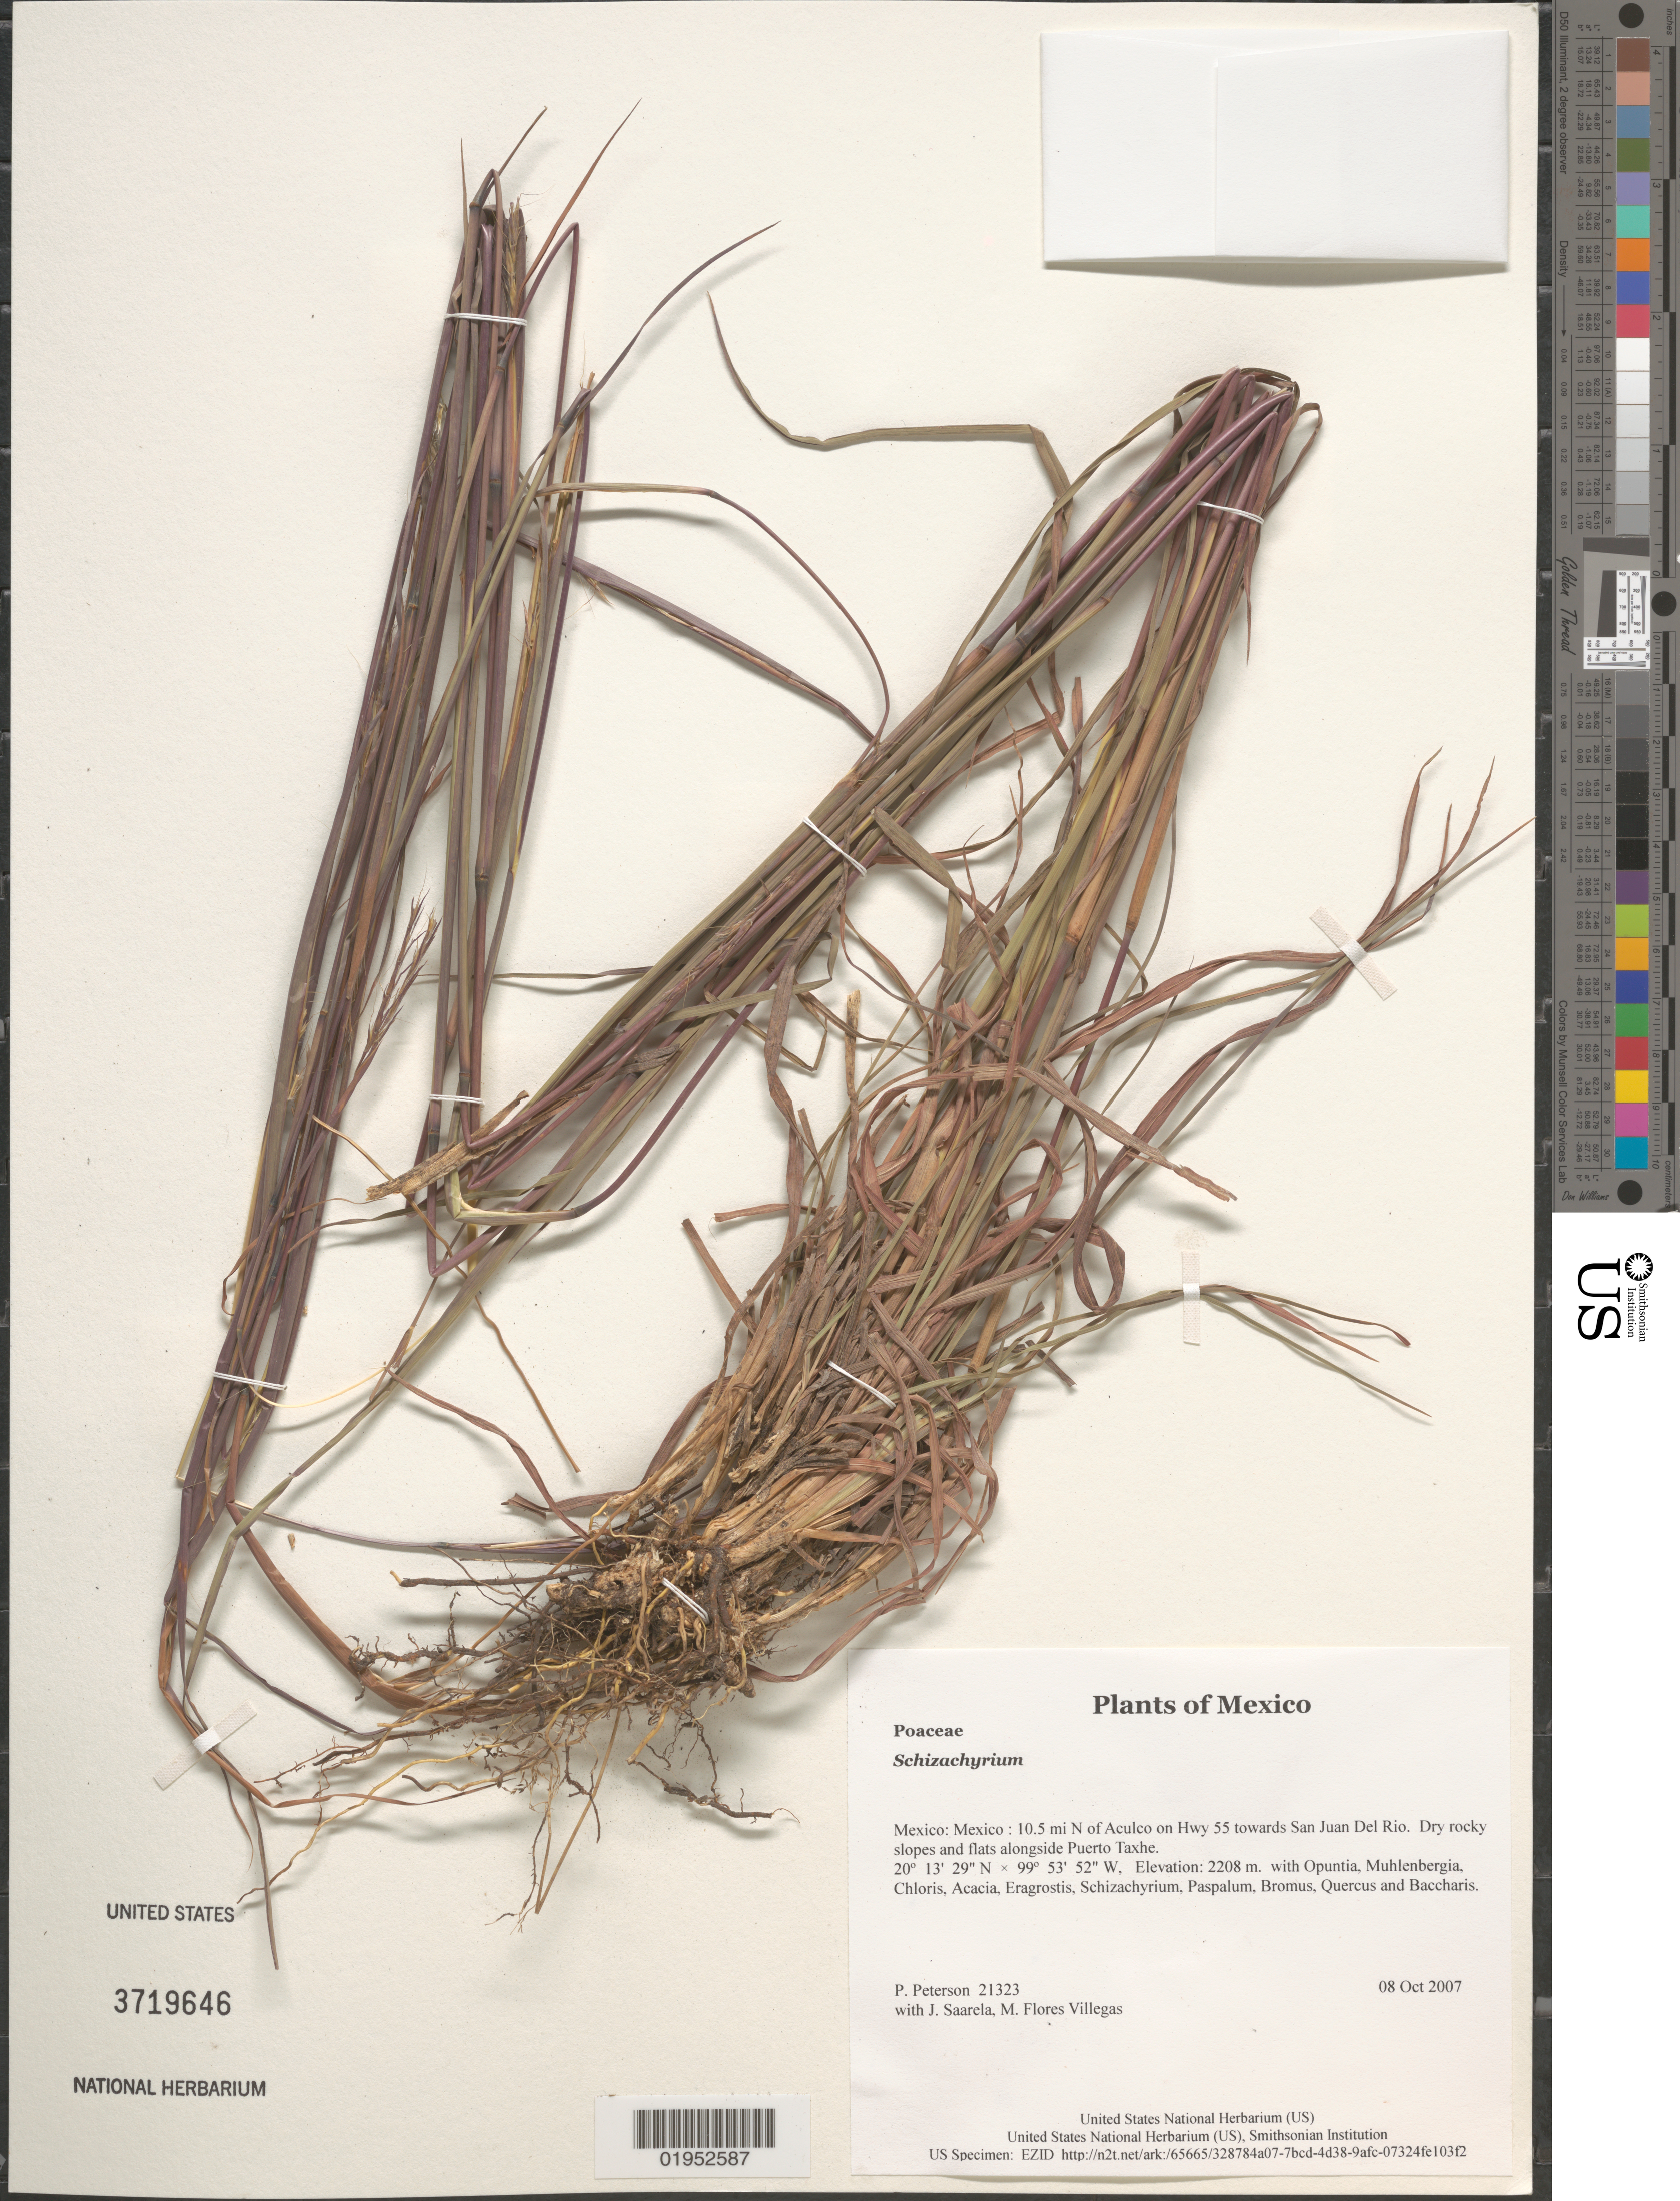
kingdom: Plantae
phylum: Tracheophyta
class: Liliopsida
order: Poales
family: Poaceae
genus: Schizachyrium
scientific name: Schizachyrium sp.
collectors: P. M. Peterson, J. Saarela & M. Flores Villegas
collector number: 21323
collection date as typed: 08 Oct 2007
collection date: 2007-10-08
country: Mexico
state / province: México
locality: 10.5 mi N of Aculco on Hwy 55 towards San Juan Del Rio. Dry rocky slopes and flats alongside Puerto Taxhe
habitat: with Opuntia, Muhlenbergia, Chloris, Acacia, Eragrostis, Schizachyrium, Paspalum, Bromus, Quercus and Baccharis.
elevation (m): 2208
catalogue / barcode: US 3719646